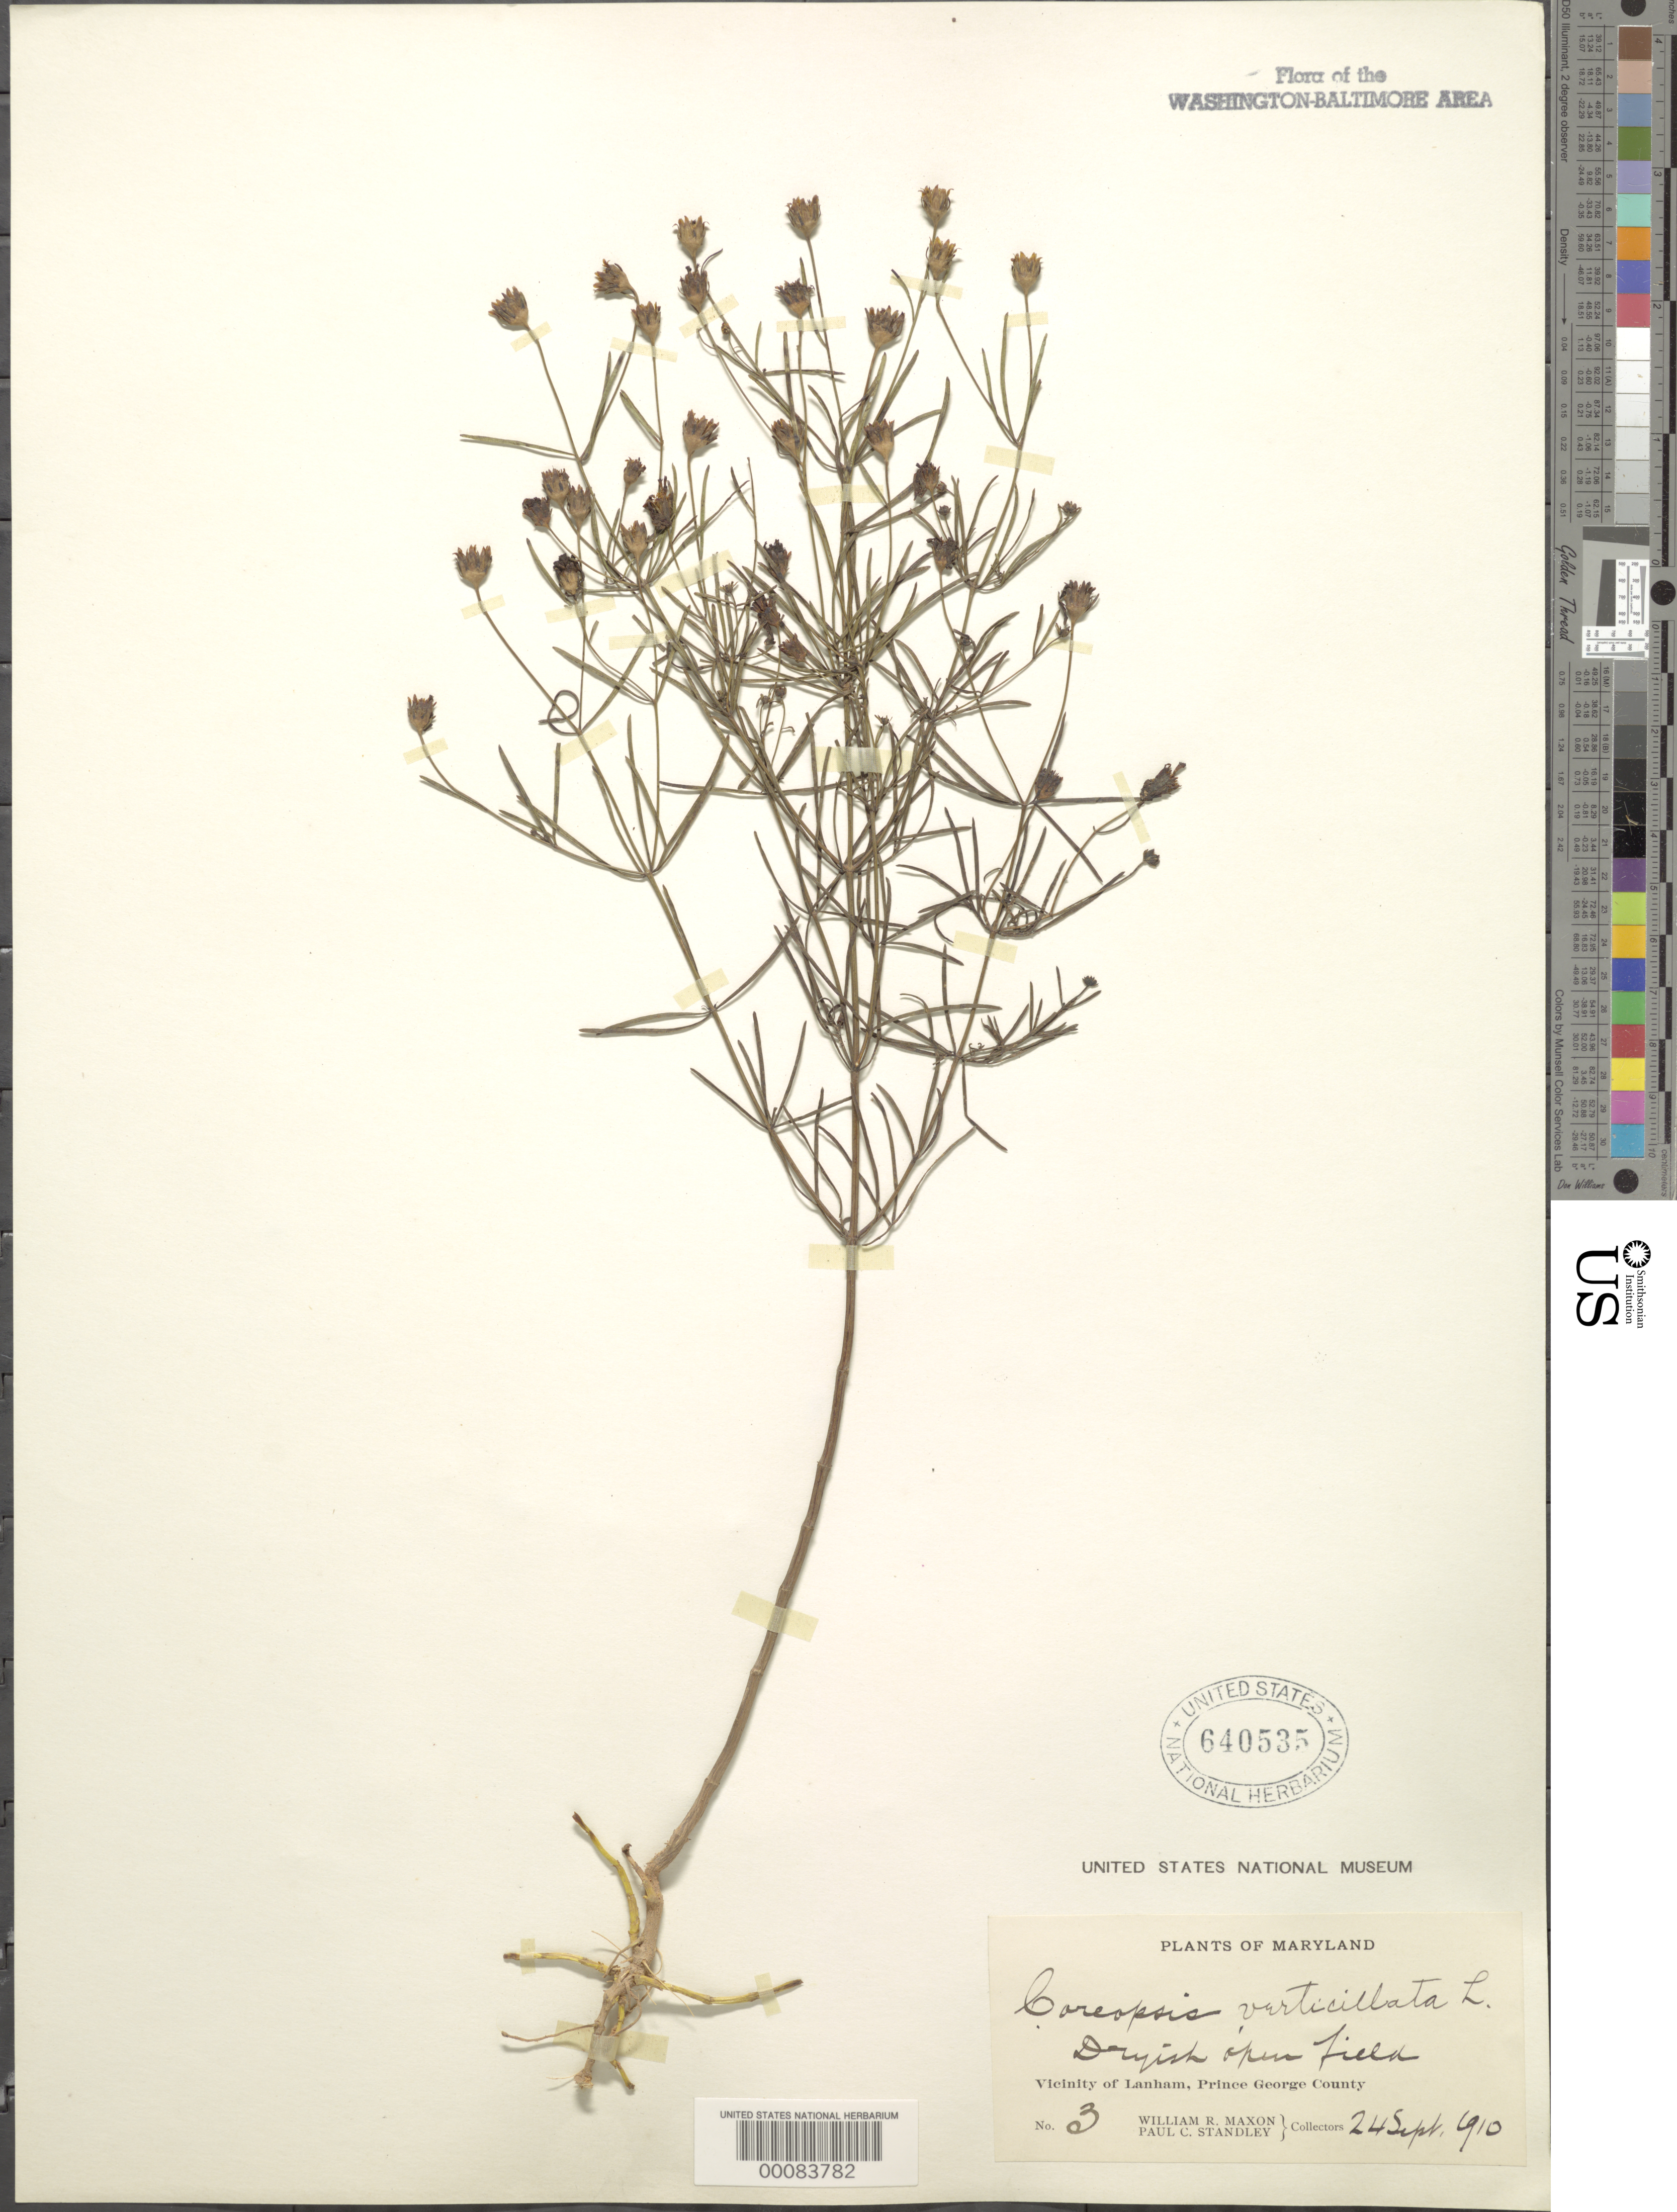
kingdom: Plantae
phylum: Tracheophyta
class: Magnoliopsida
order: Asterales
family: Asteraceae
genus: Coreopsis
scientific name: Coreopsis verticillata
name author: L.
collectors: W. R. Maxon & P. C. Standley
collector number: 3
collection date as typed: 24 Sep 1910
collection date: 1910-09-24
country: United States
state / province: Maryland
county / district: Prince George's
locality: Lanham vicinity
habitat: Dryish open field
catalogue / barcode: US 640535